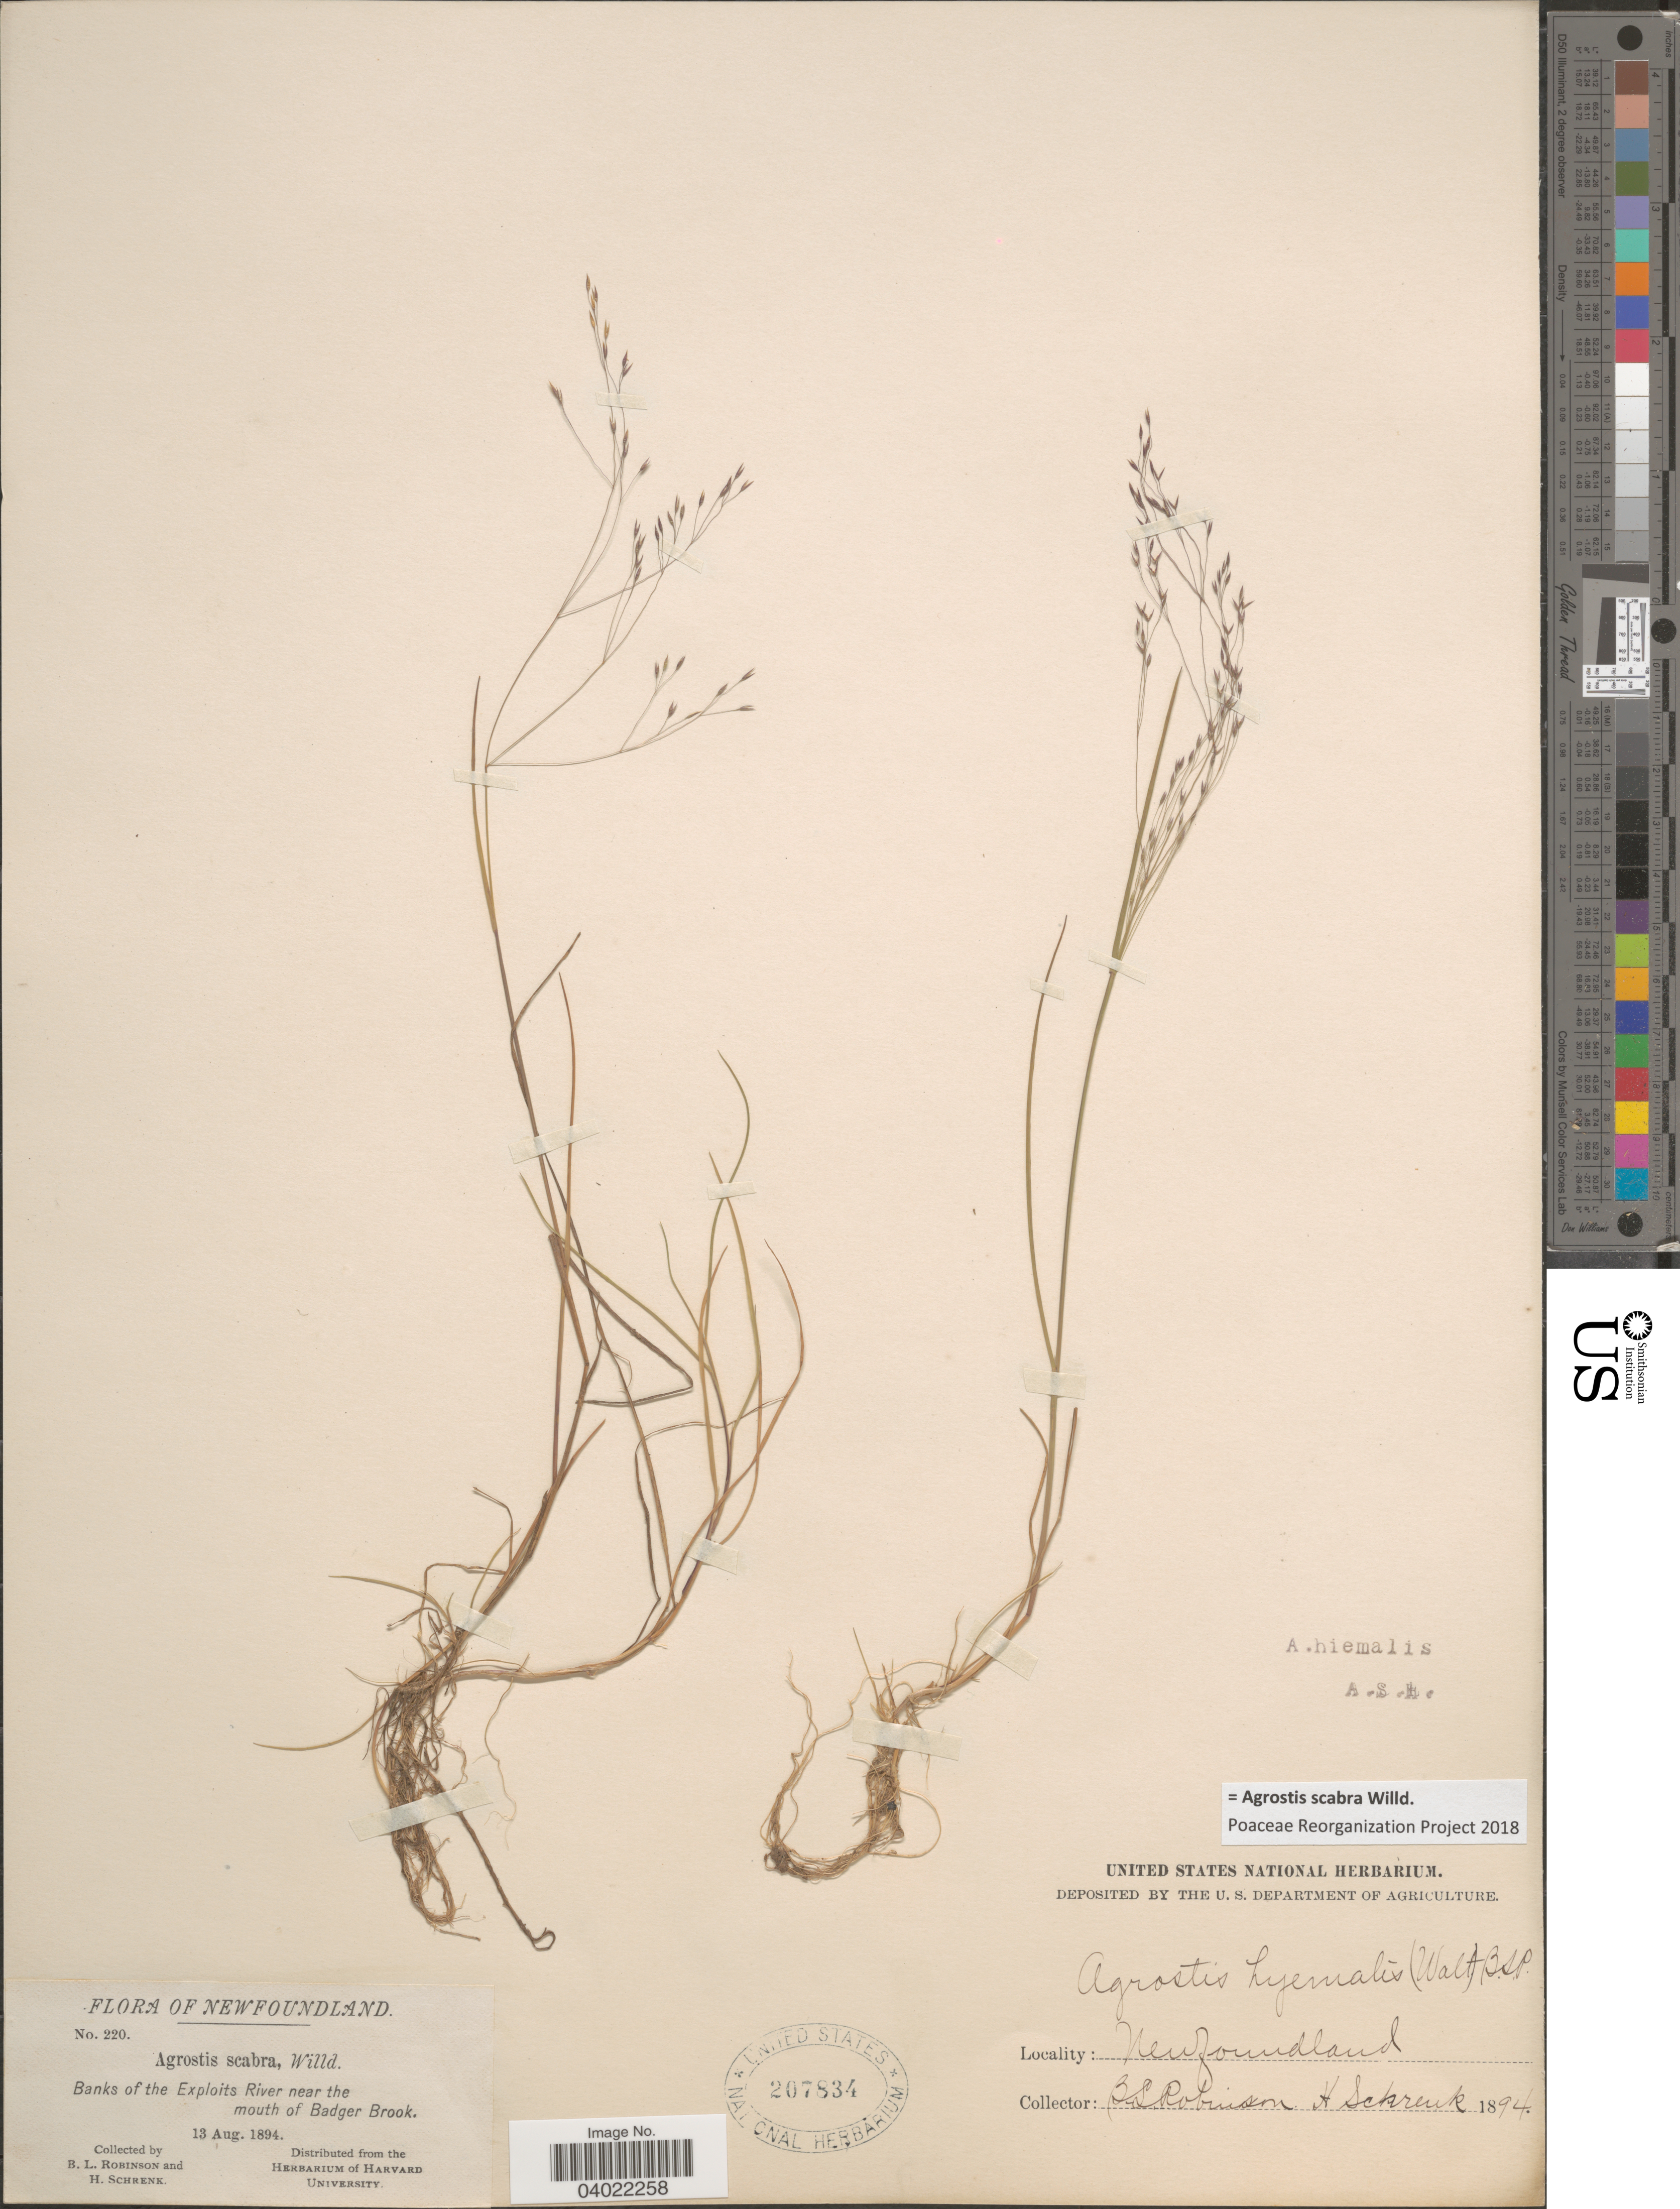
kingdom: Plantae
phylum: Tracheophyta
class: Liliopsida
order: Poales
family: Poaceae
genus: Agrostis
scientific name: Agrostis scabra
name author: Willd.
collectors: B. L. Robinson & H. Schrenk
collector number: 220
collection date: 1894-08-13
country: Canada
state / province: Newfoundland and Labrador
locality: Banks of the Exploits River near the mouth of Badger Brook.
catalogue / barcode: US 207834